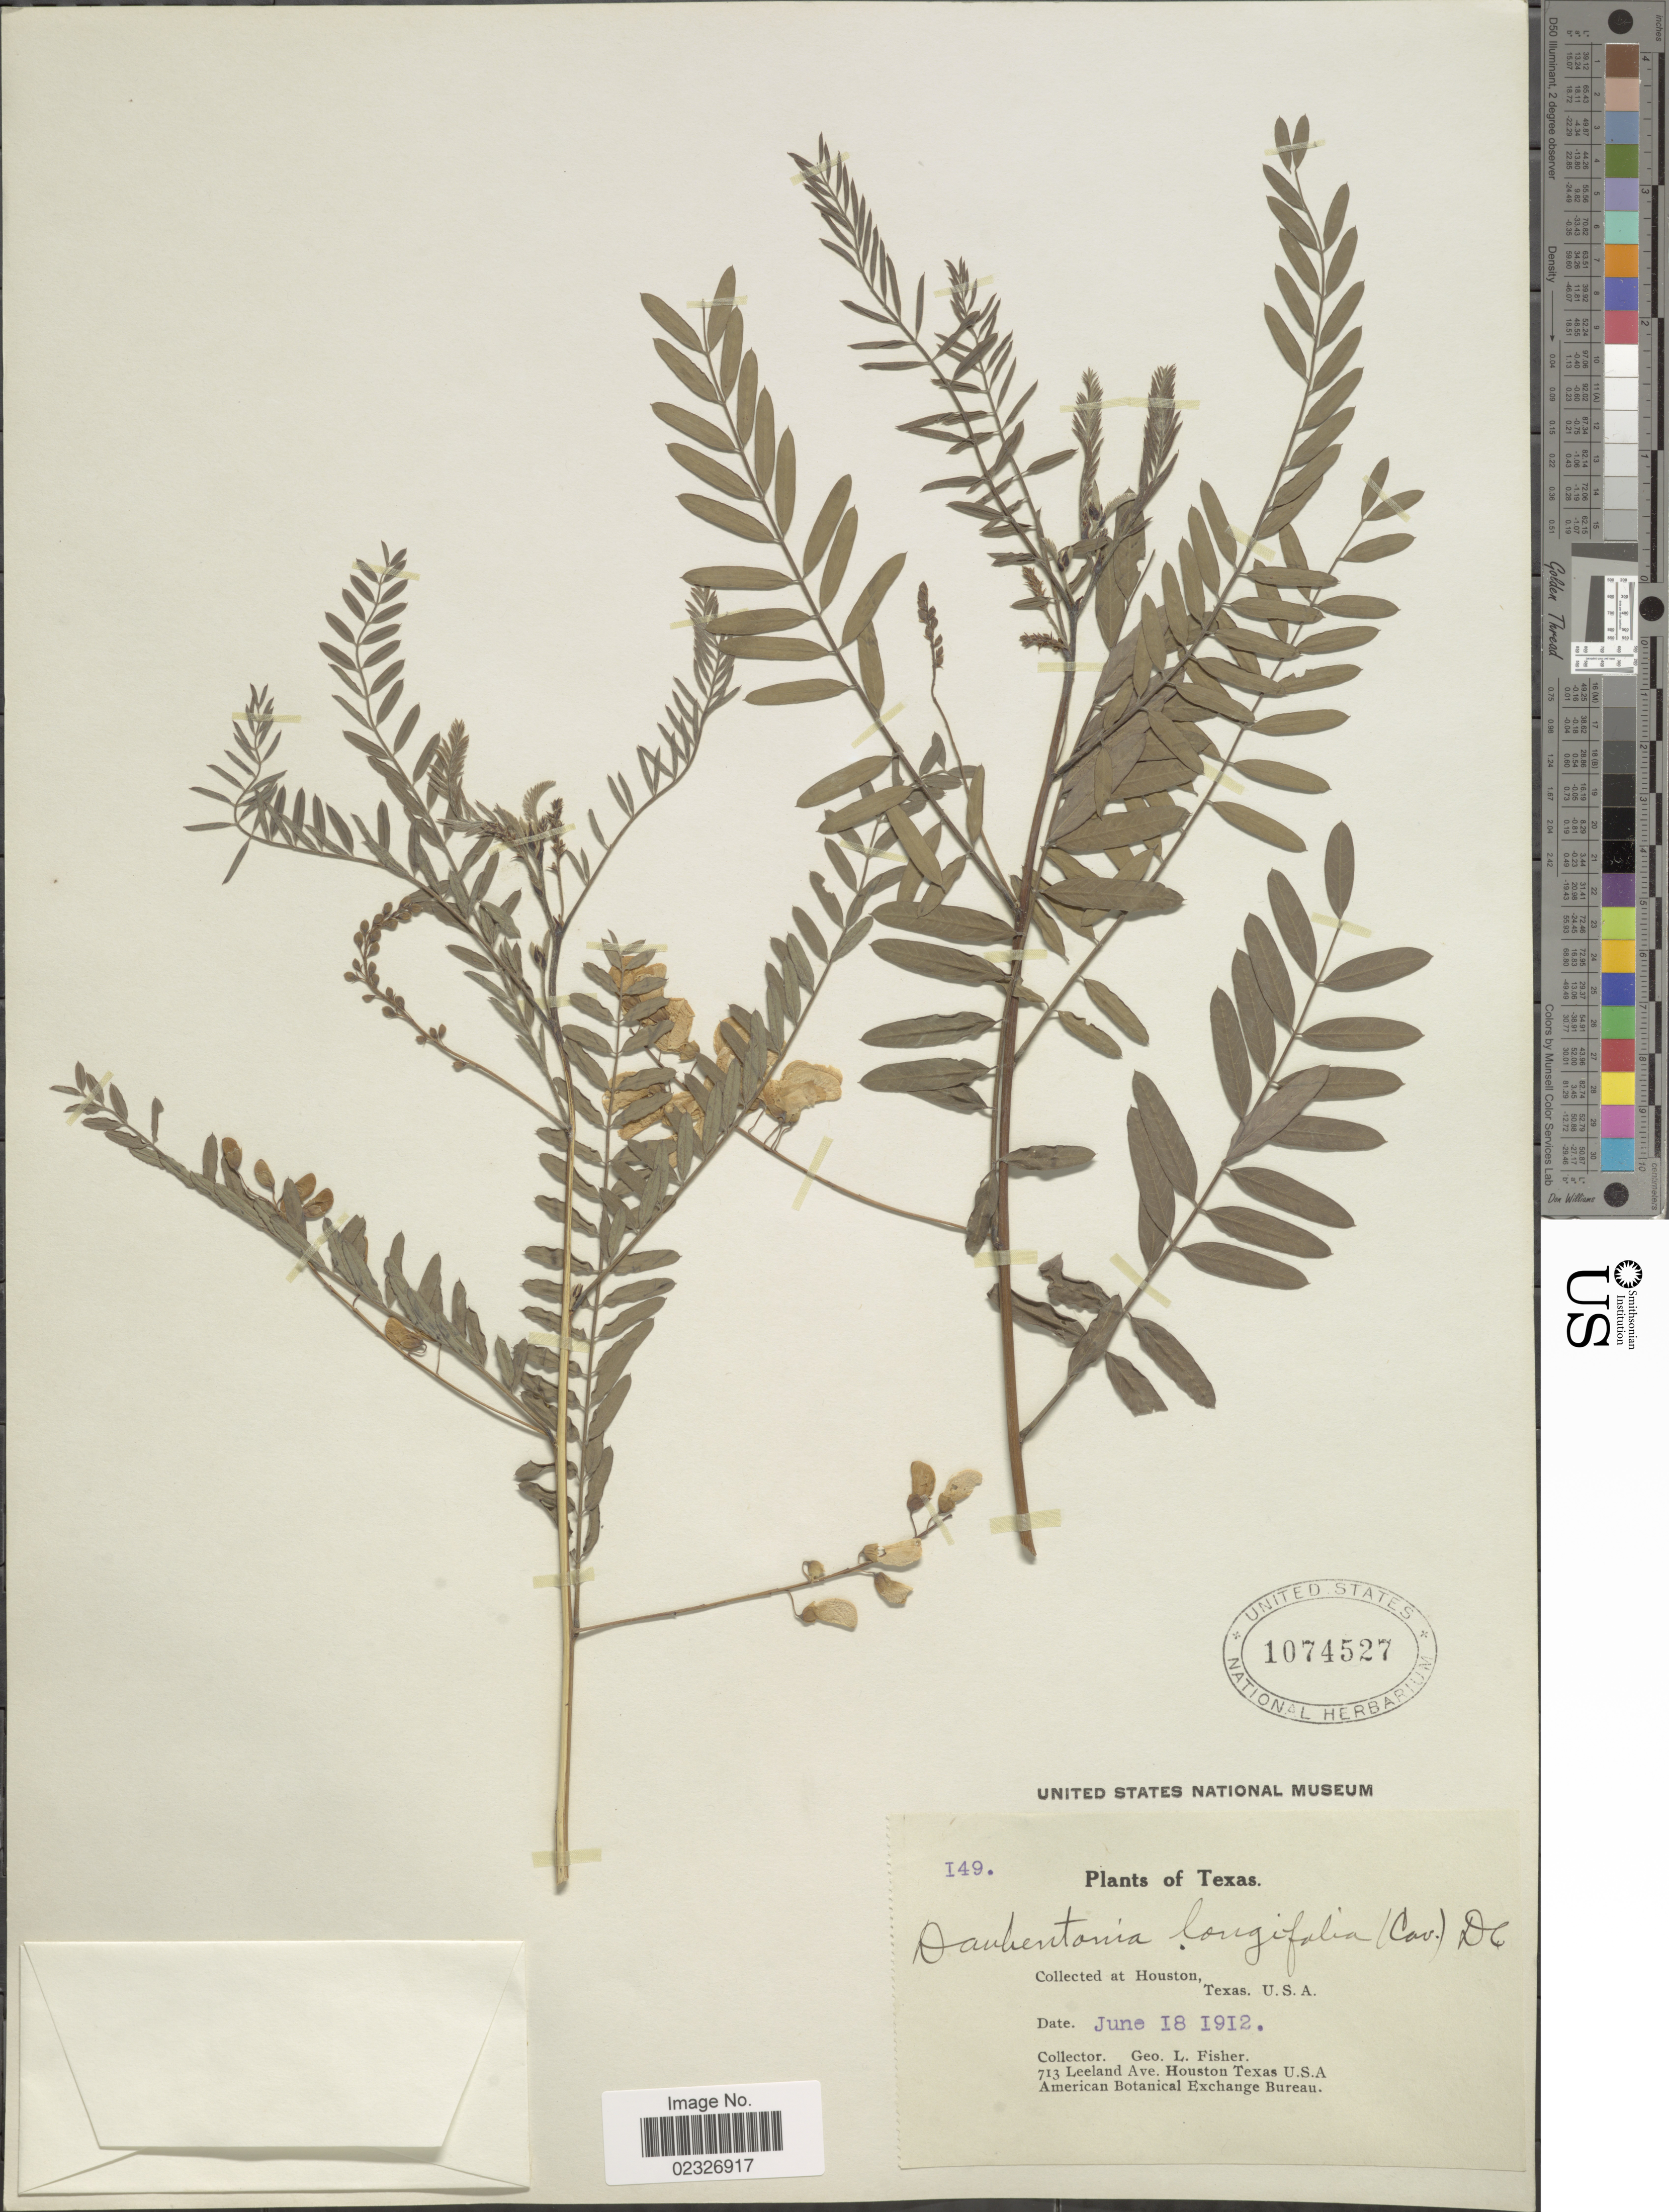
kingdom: Plantae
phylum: Tracheophyta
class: Magnoliopsida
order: Fabales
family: Fabaceae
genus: Sesbania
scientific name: Sesbania drummondii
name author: (Rydb.) Cory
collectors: G. L. Fisher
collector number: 149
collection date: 1912-06-18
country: United States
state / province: Texas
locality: Houston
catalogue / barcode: US 1074527